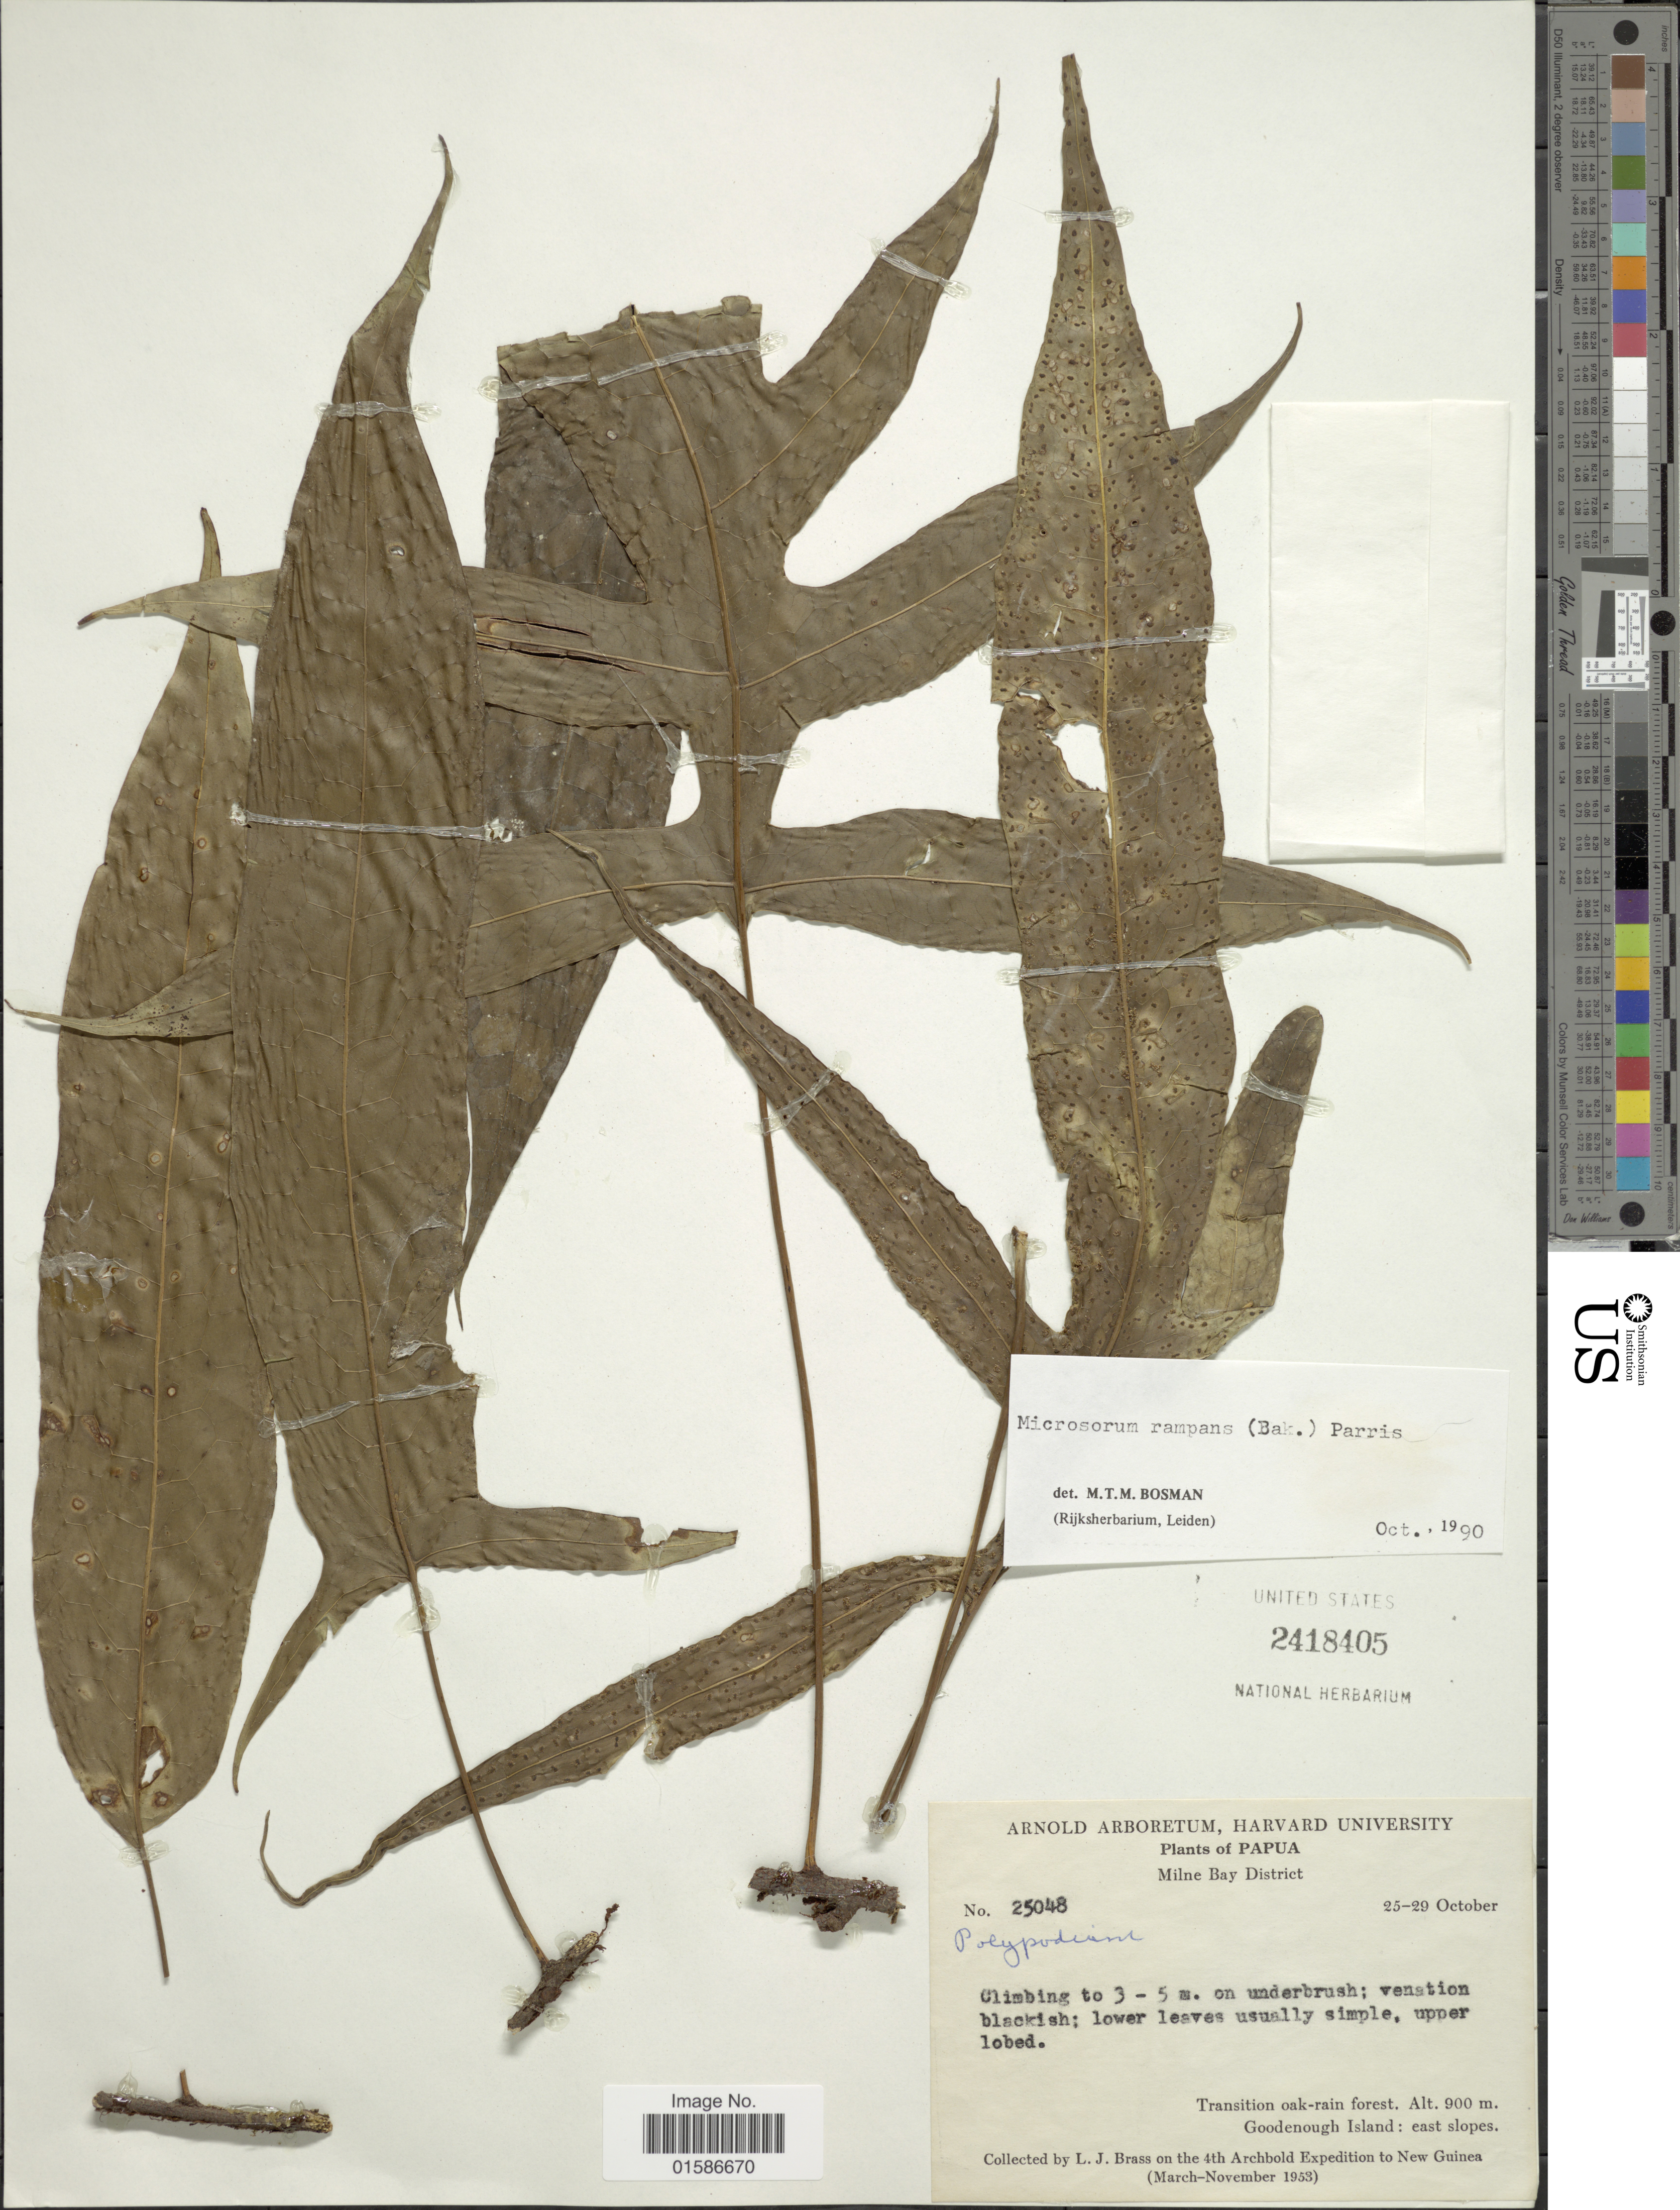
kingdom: Plantae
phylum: Tracheophyta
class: Polypodiopsida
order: Polypodiales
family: Polypodiaceae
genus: Microsorum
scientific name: Microsorum rampans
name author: (Baker) Parris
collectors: L. J. Brass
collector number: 25048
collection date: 1953-10-25/1953-10-29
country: Papua New Guinea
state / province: Milne Bay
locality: Milne Bay District, upper lobed. Transition oak-rain forest. Goodenough Island: east slopes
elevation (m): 900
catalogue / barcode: US 2418405